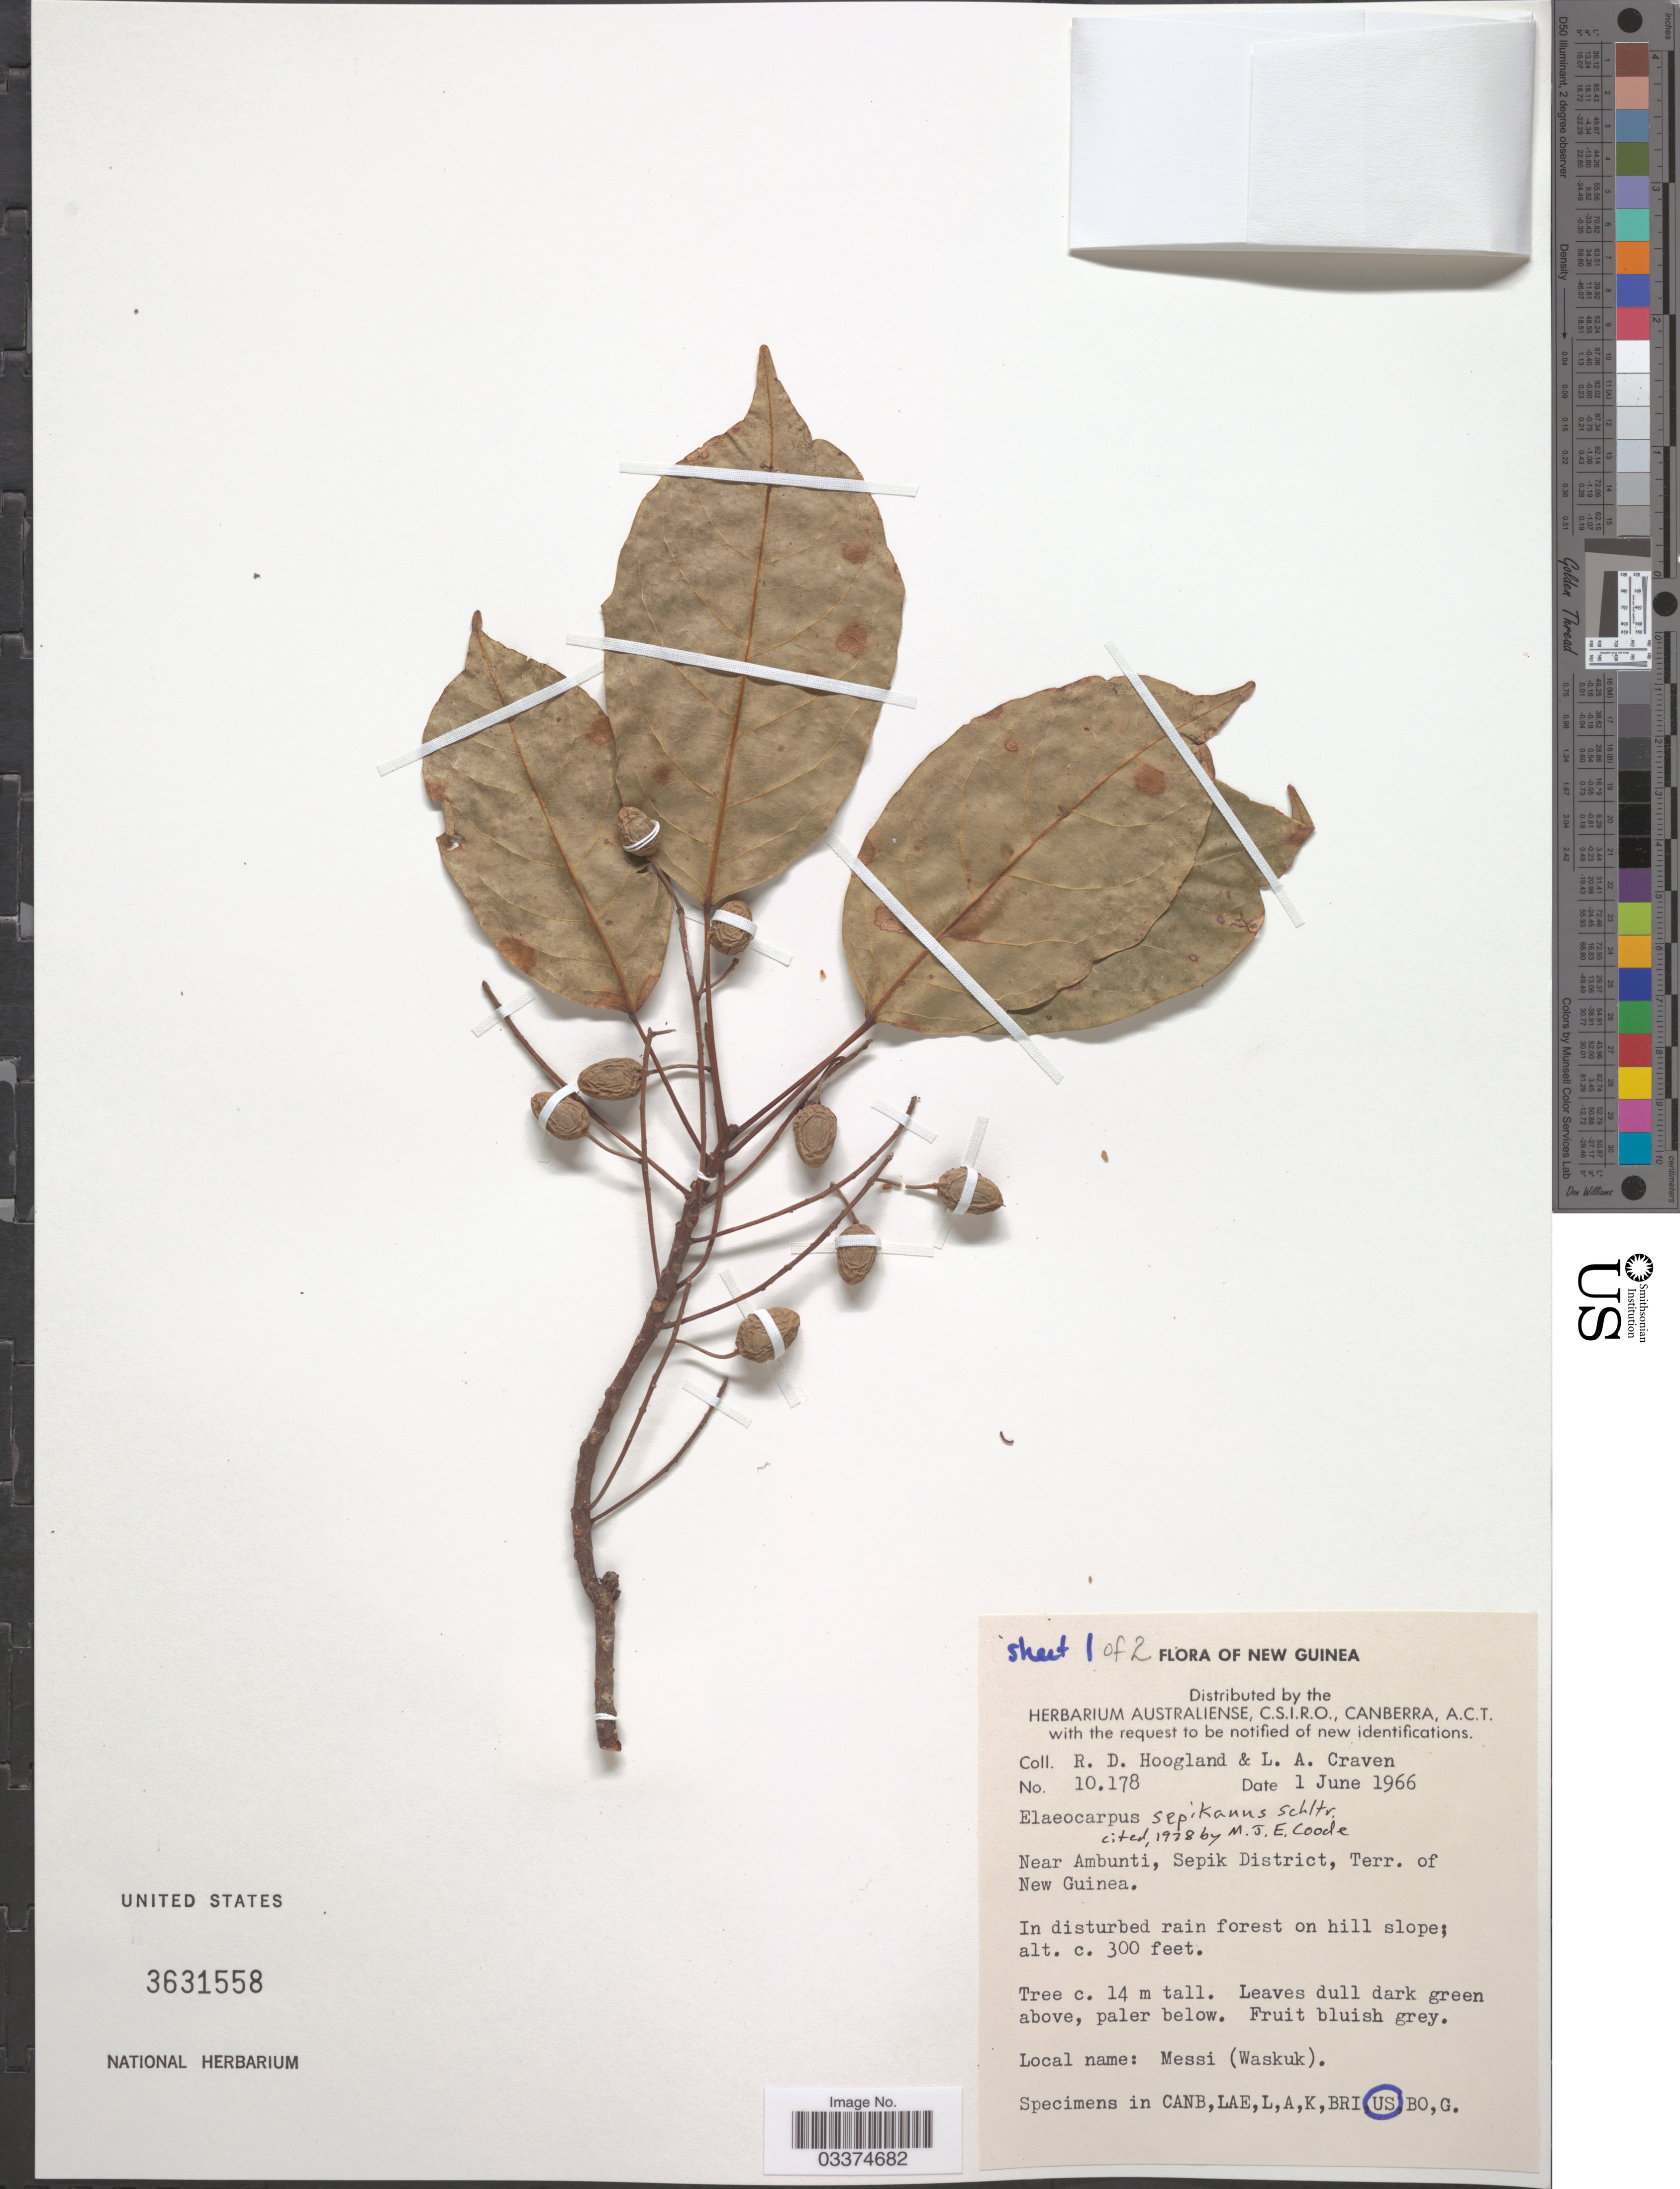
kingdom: Plantae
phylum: Tracheophyta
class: Magnoliopsida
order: Oxalidales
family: Elaeocarpaceae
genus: Elaeocarpus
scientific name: Elaeocarpus sepikanus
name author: Schltr.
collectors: R. D. Hoogland & L. A. Craven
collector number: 10178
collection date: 1966-06-01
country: Papua New Guinea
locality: New Guinea. Near Ambunti, Sepik District, Terr. of New Guinea.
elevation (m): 91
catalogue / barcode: US 3631558